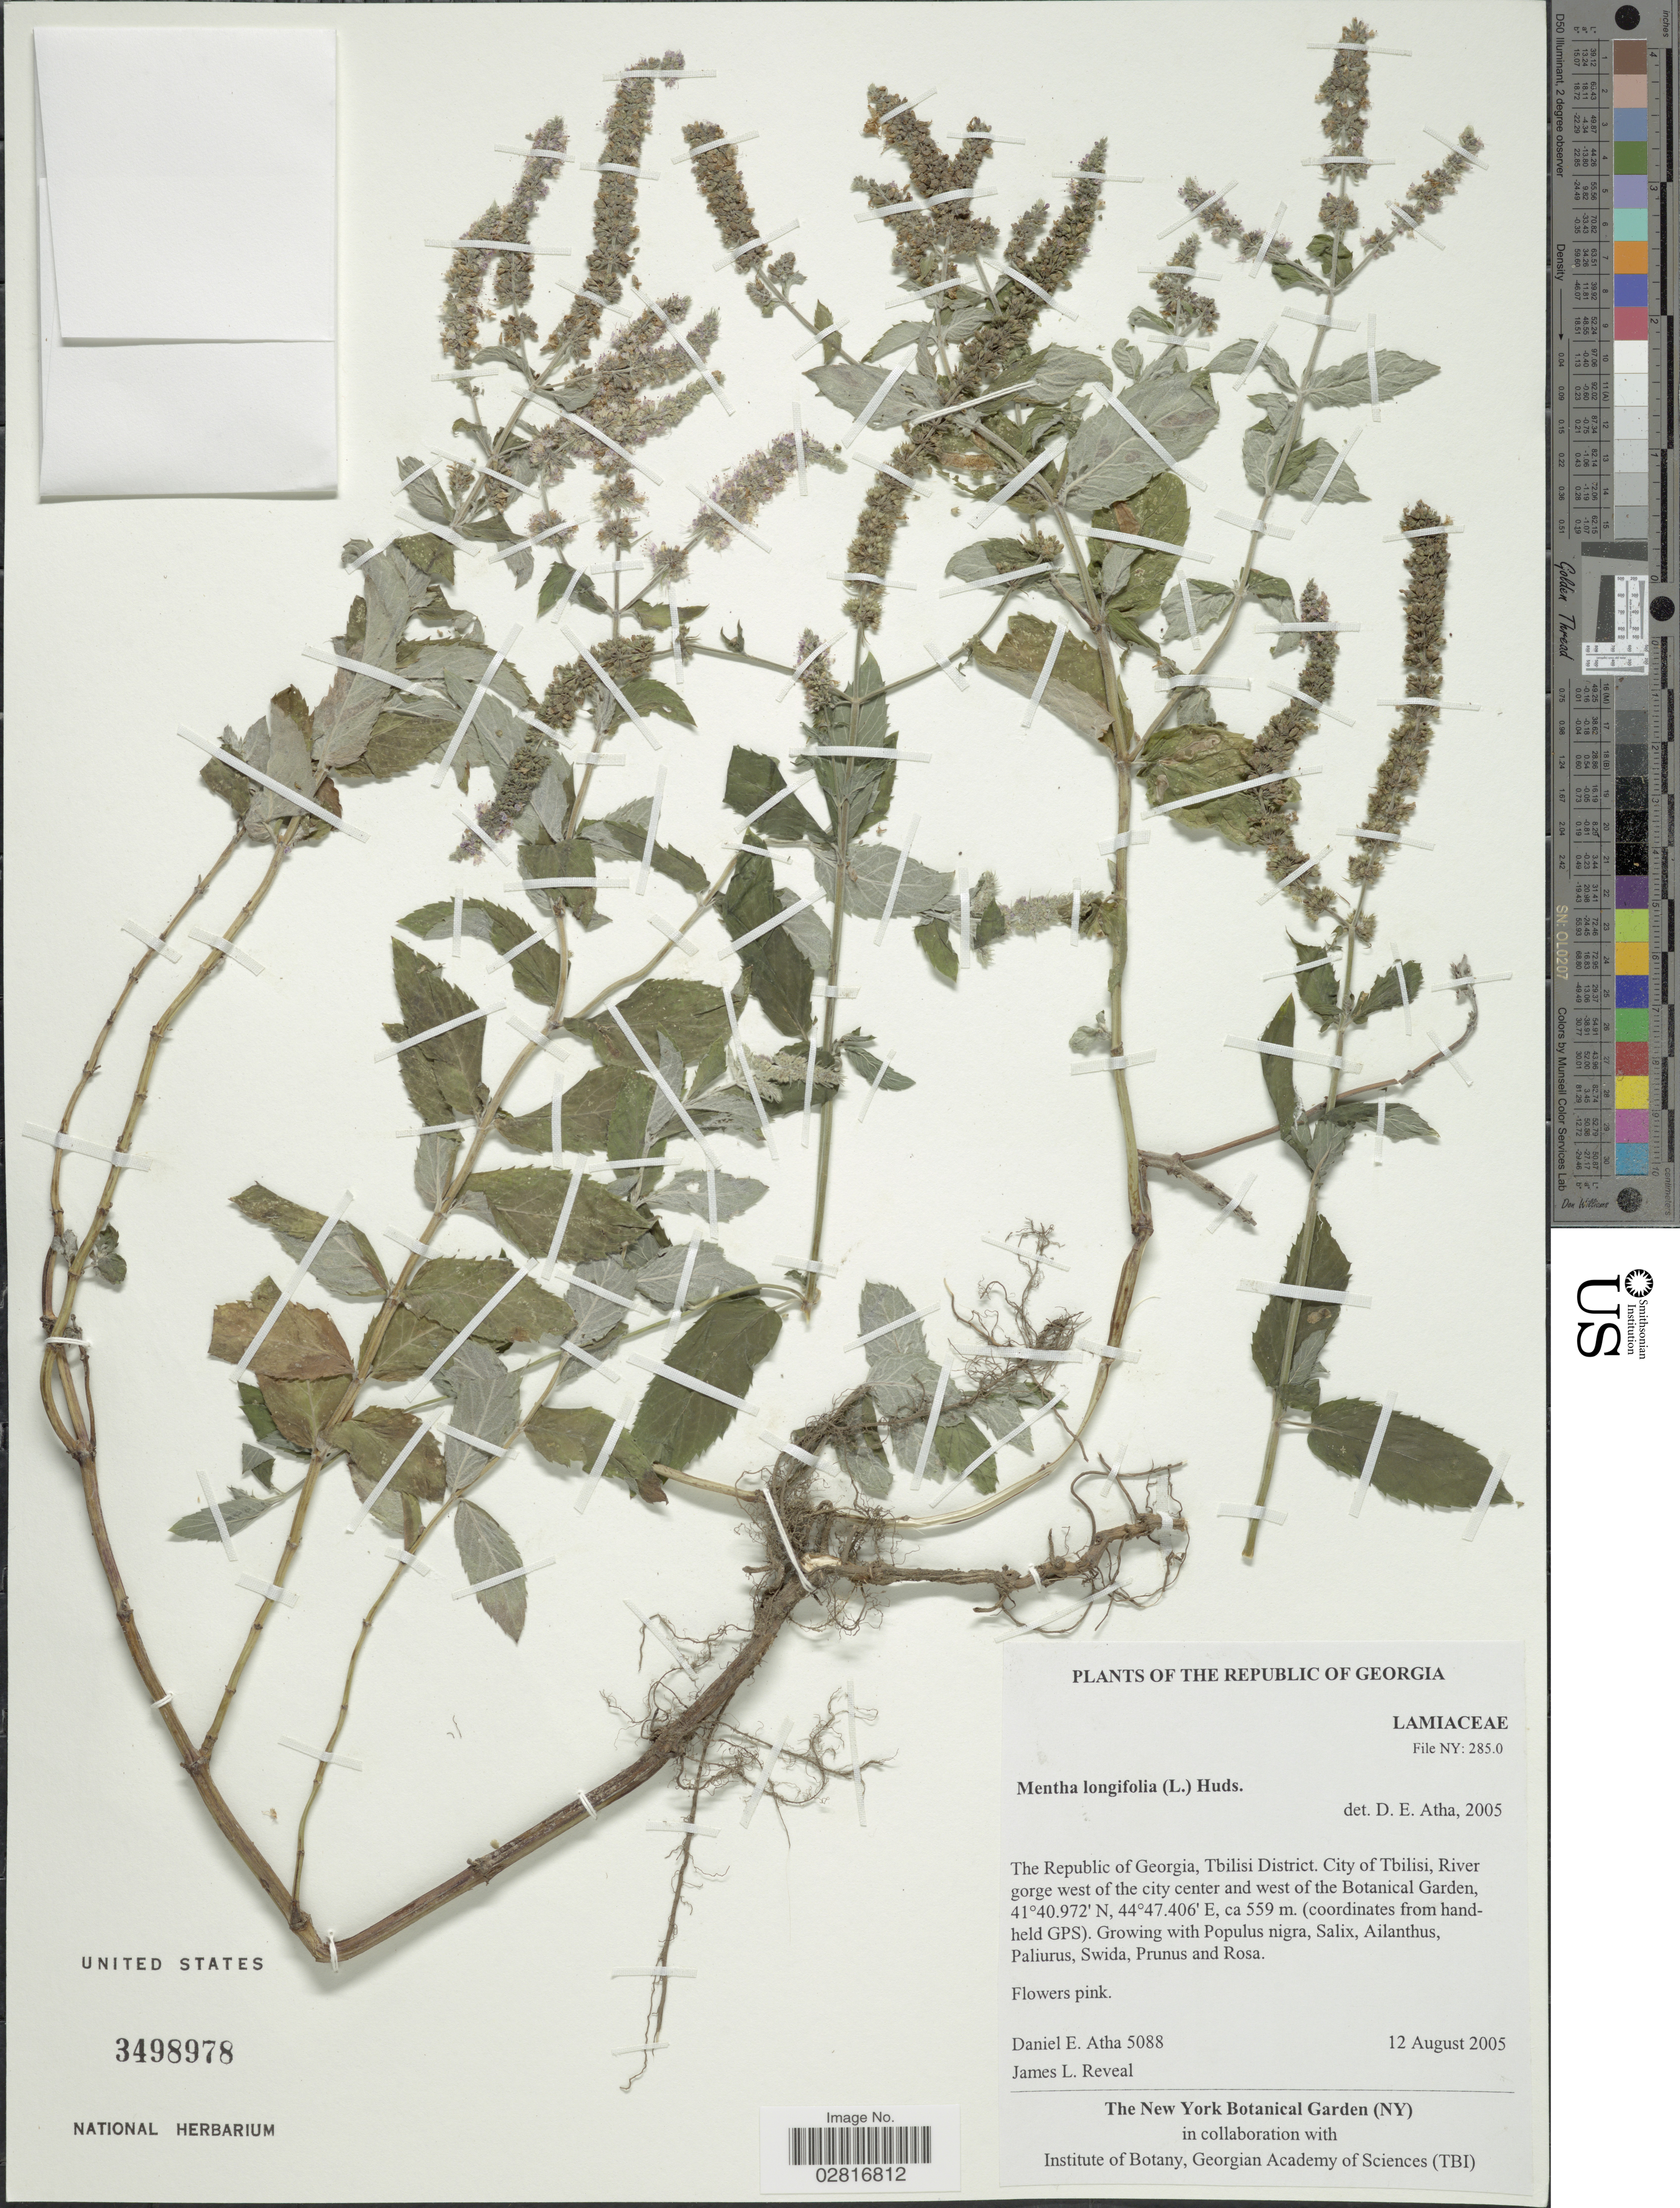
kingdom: Plantae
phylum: Tracheophyta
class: Magnoliopsida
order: Lamiales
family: Lamiaceae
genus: Mentha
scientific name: Mentha longifolia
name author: (L.) L.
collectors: D. Atha & J. L. Reveal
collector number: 5088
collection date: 2005-08-12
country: Georgia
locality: The Republic of Georgia, Tbilisi District, City of Tbilisi, River gorge west of the city center and west of the Botanical Garden.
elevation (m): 559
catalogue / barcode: US 3498978